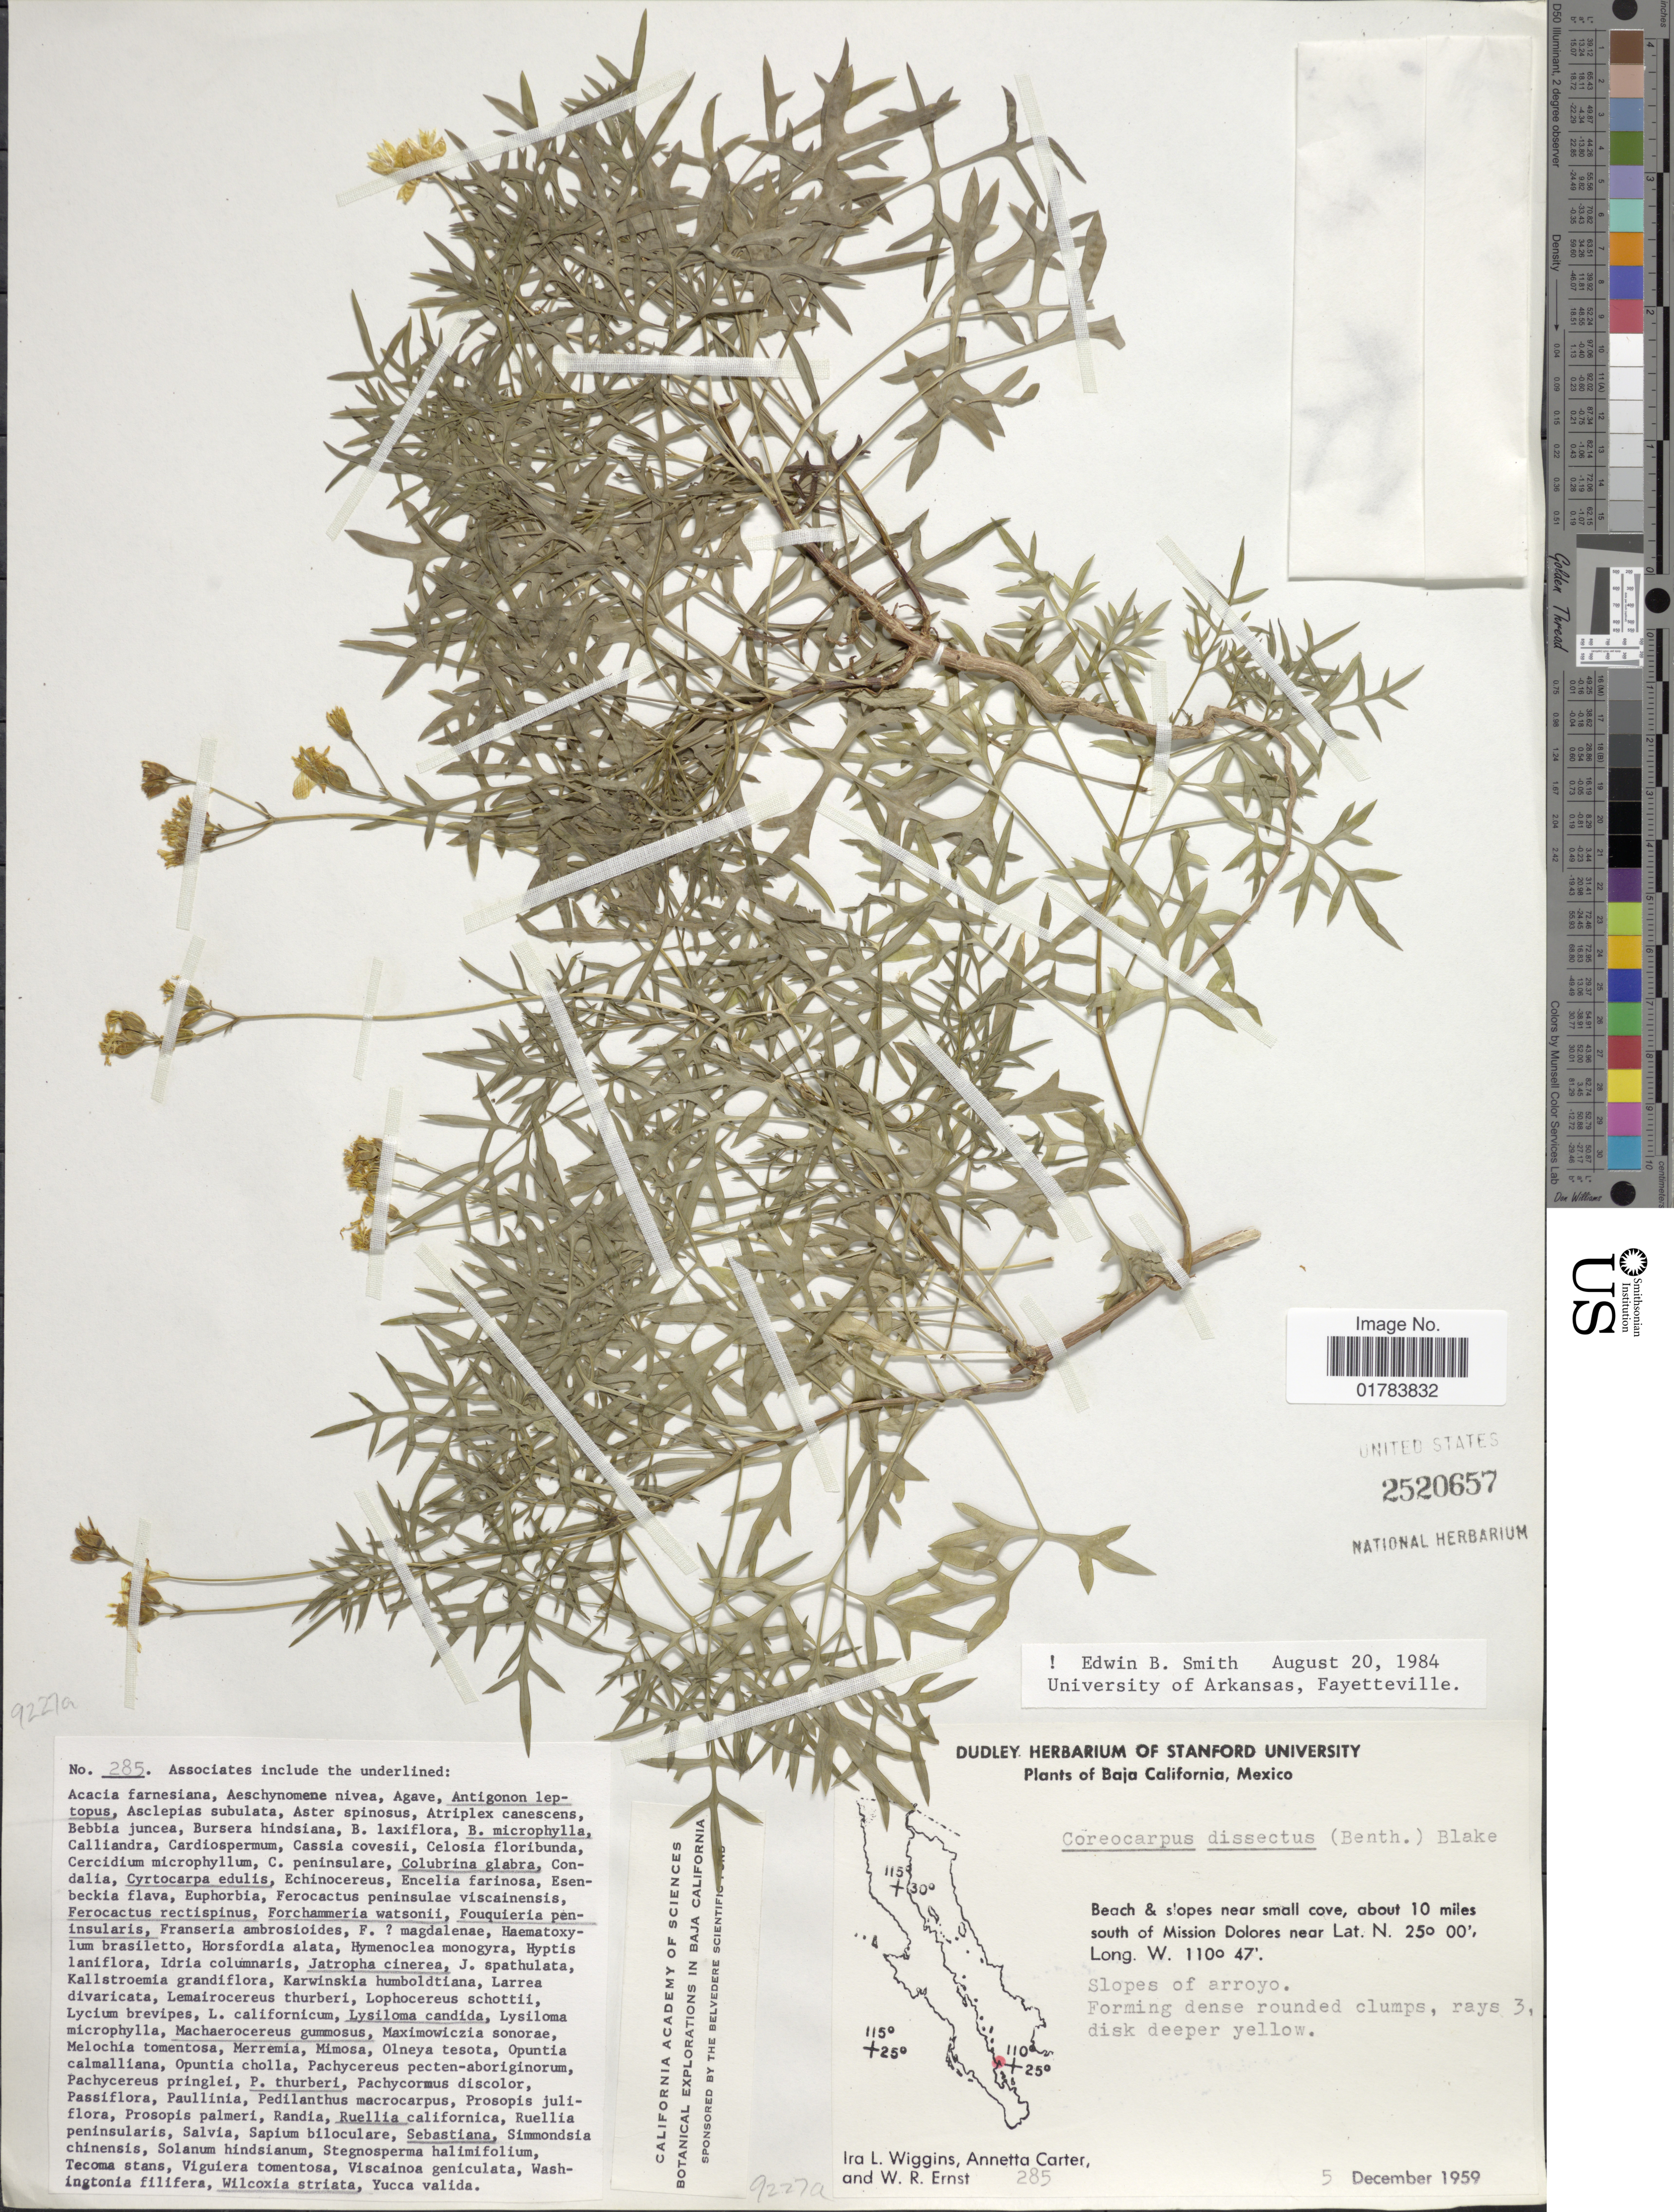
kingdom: Plantae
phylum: Tracheophyta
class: Magnoliopsida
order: Asterales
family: Asteraceae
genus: Coreocarpus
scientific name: Coreocarpus dissectus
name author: (Benth.) S.F. Blake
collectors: I. L. Wiggins, A. Carter & W. R. Ernst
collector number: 285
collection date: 1959-12-05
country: Mexico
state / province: Baja California Sur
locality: Beach & slopes near small cove, about 10 miles south of Mission Dolores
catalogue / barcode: US 2520657